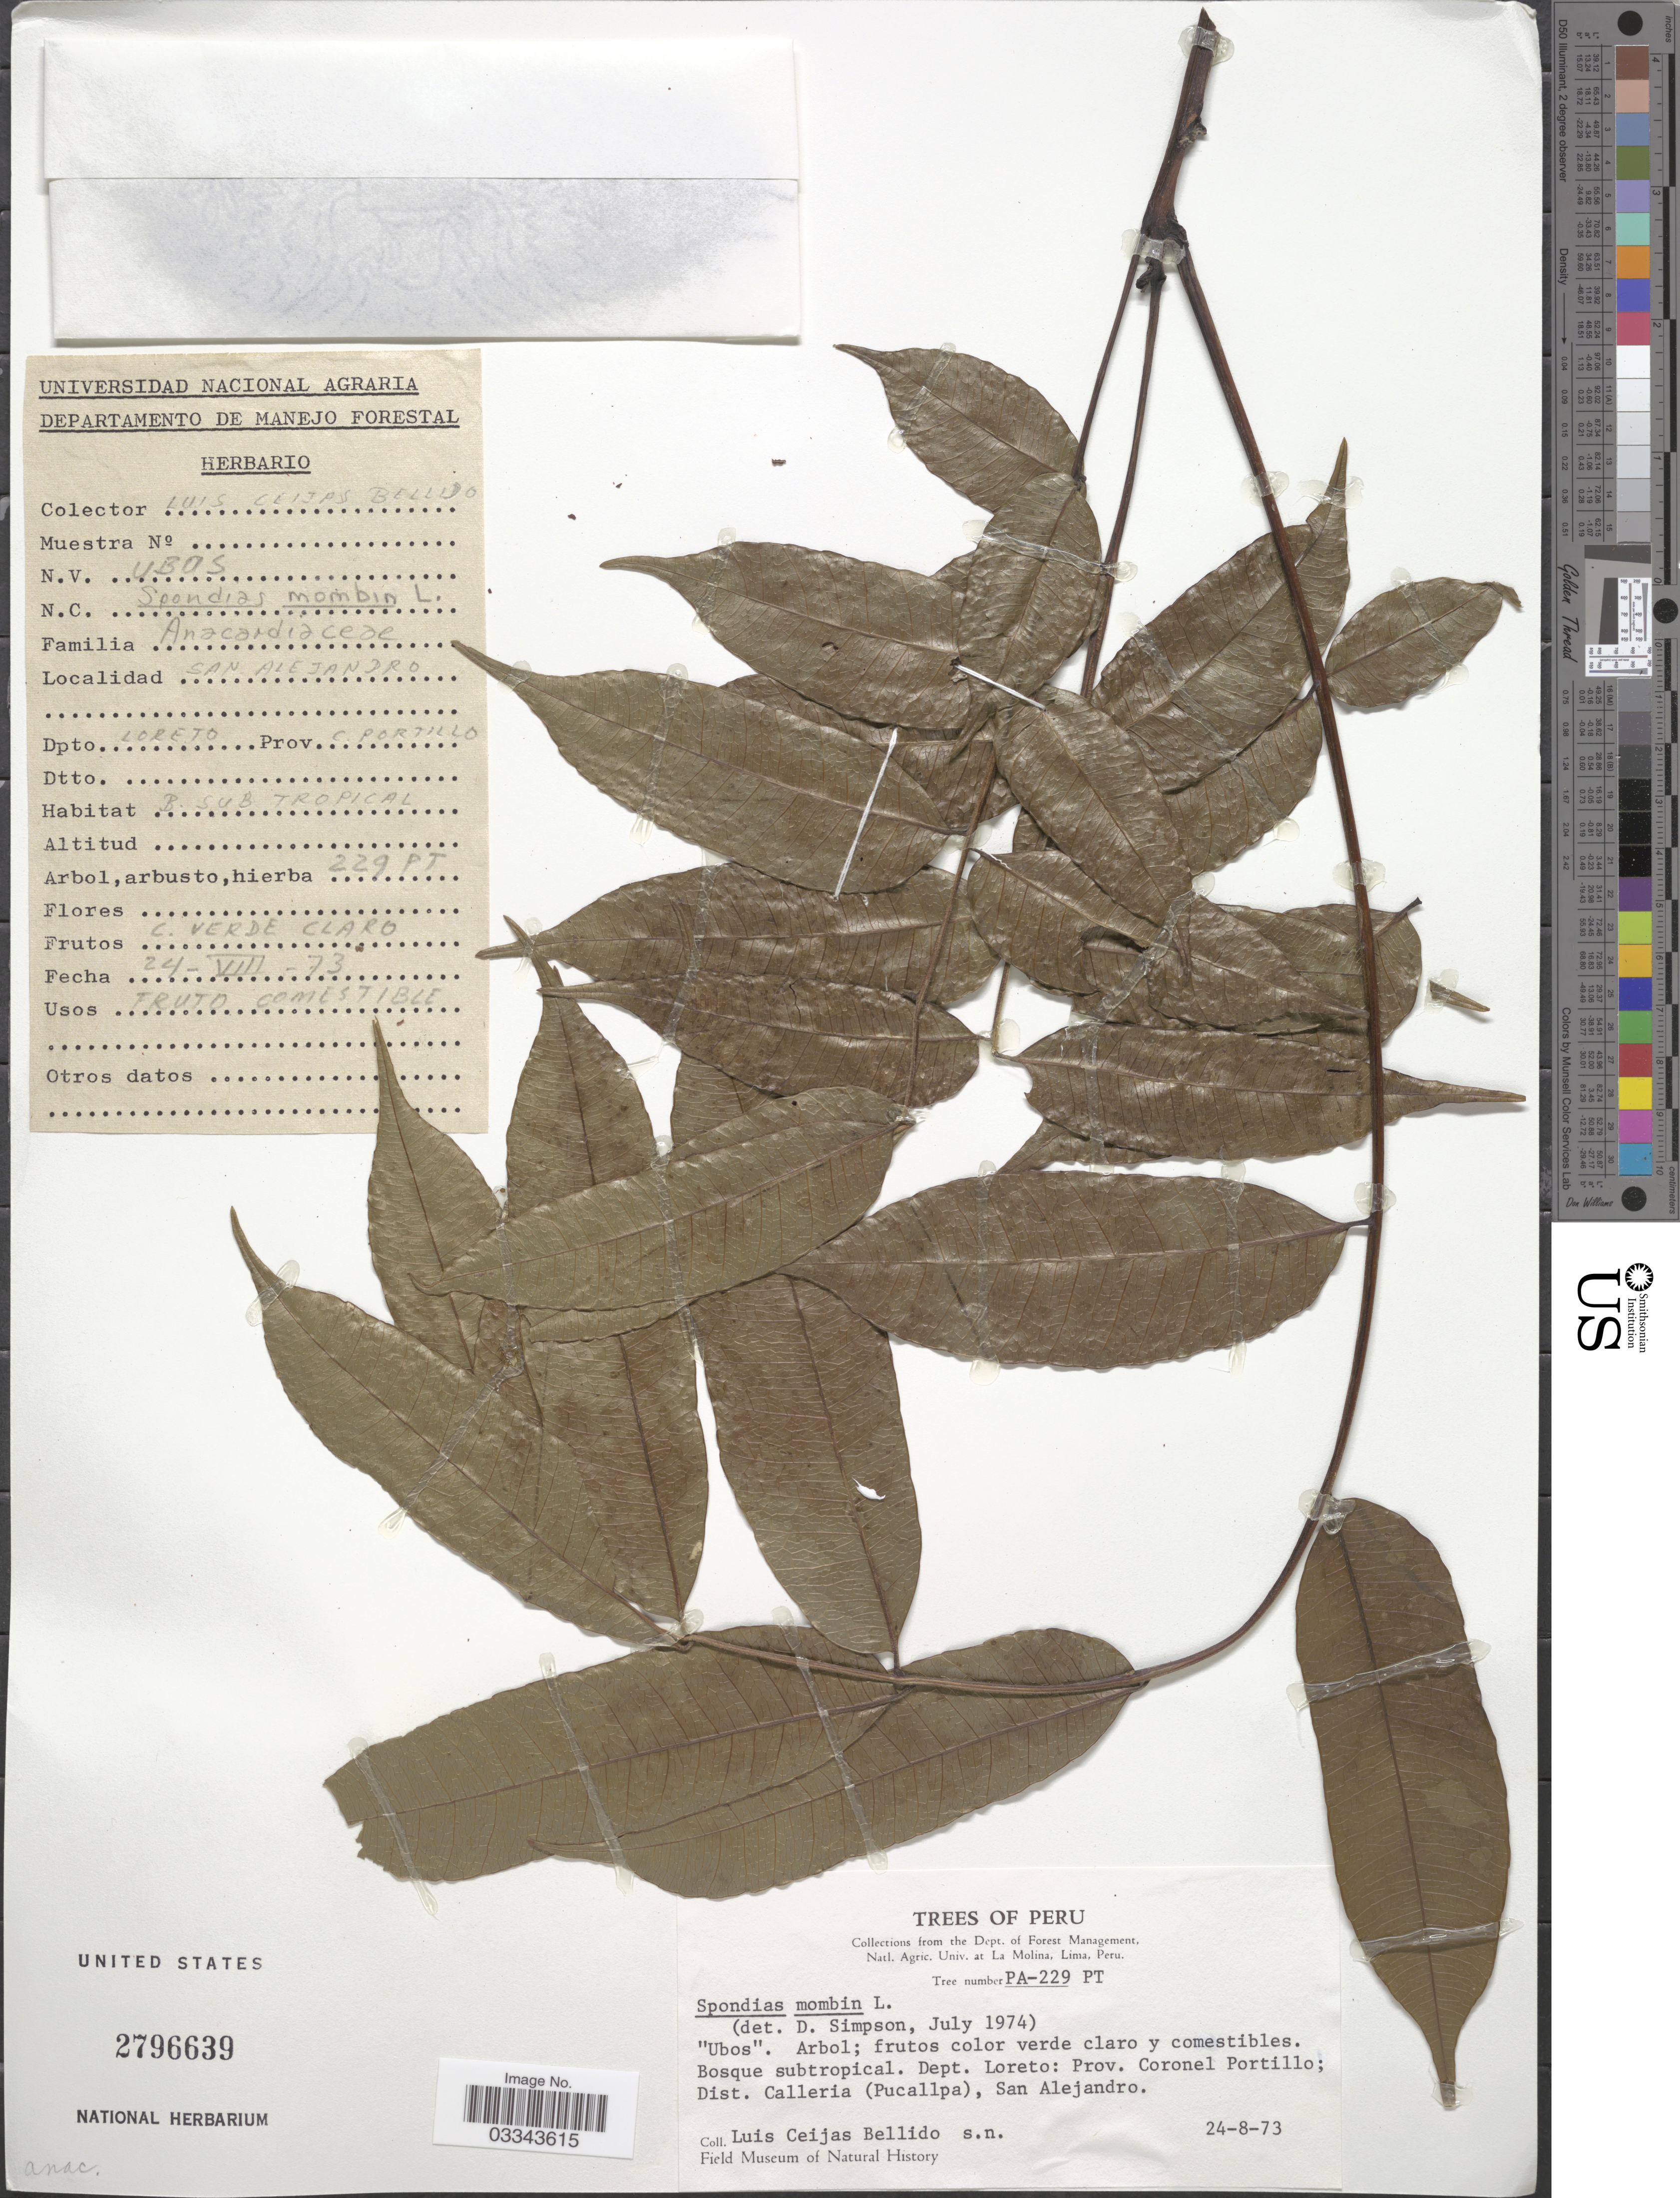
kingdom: Plantae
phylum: Tracheophyta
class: Magnoliopsida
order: Sapindales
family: Anacardiaceae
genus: Spondias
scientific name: Spondias mombin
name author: L.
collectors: L. Bellido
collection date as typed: Transcribed d/m/y: 24/8/73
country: Peru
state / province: Loreto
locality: Dept. Loreto: Prov. Coronel Portillo; Dist. Calleria (Pucallpa), San Alejandro.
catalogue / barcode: US 2796639